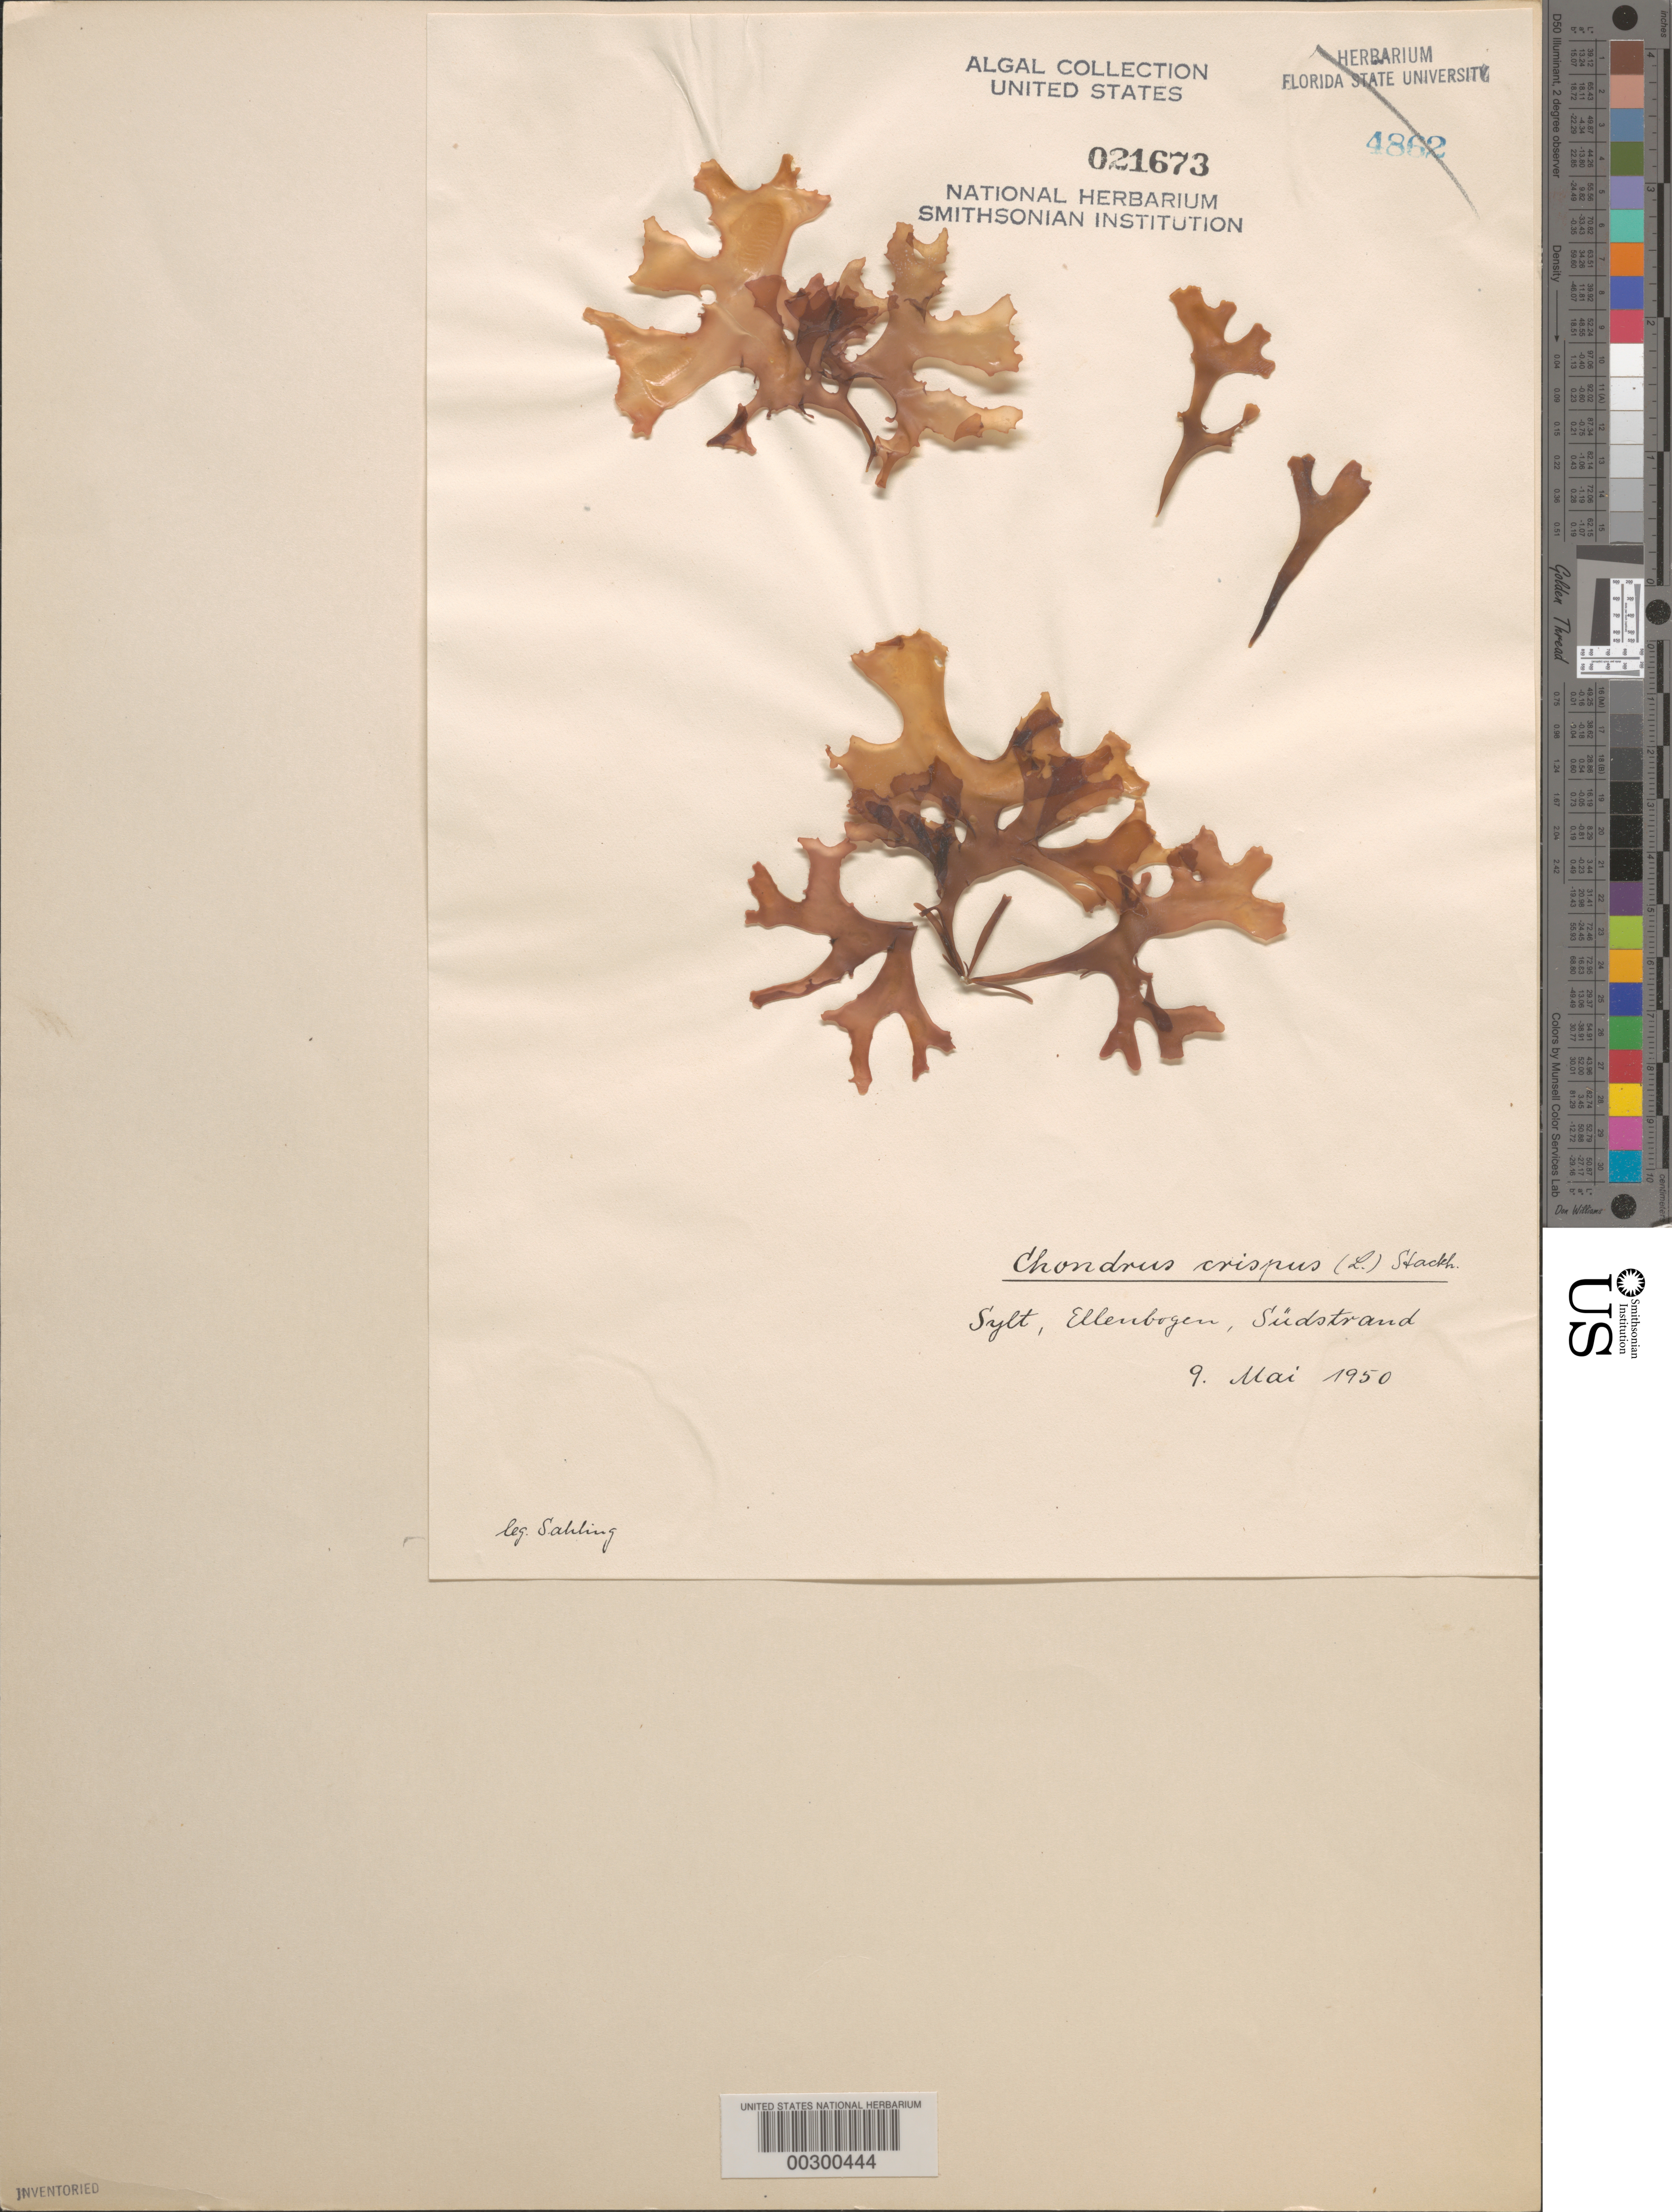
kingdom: Plantae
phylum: Rhodophyta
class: Florideophyceae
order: Gigartinales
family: Gigartinaceae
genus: Chondrus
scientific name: Chondrus crispus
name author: Stackh.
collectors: -. Sahling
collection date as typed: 09 May 1950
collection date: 1950-05-09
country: Germany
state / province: Schleswig-Holstein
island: Sylt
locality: Ellenbogen, Sudstrand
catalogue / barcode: US 21673